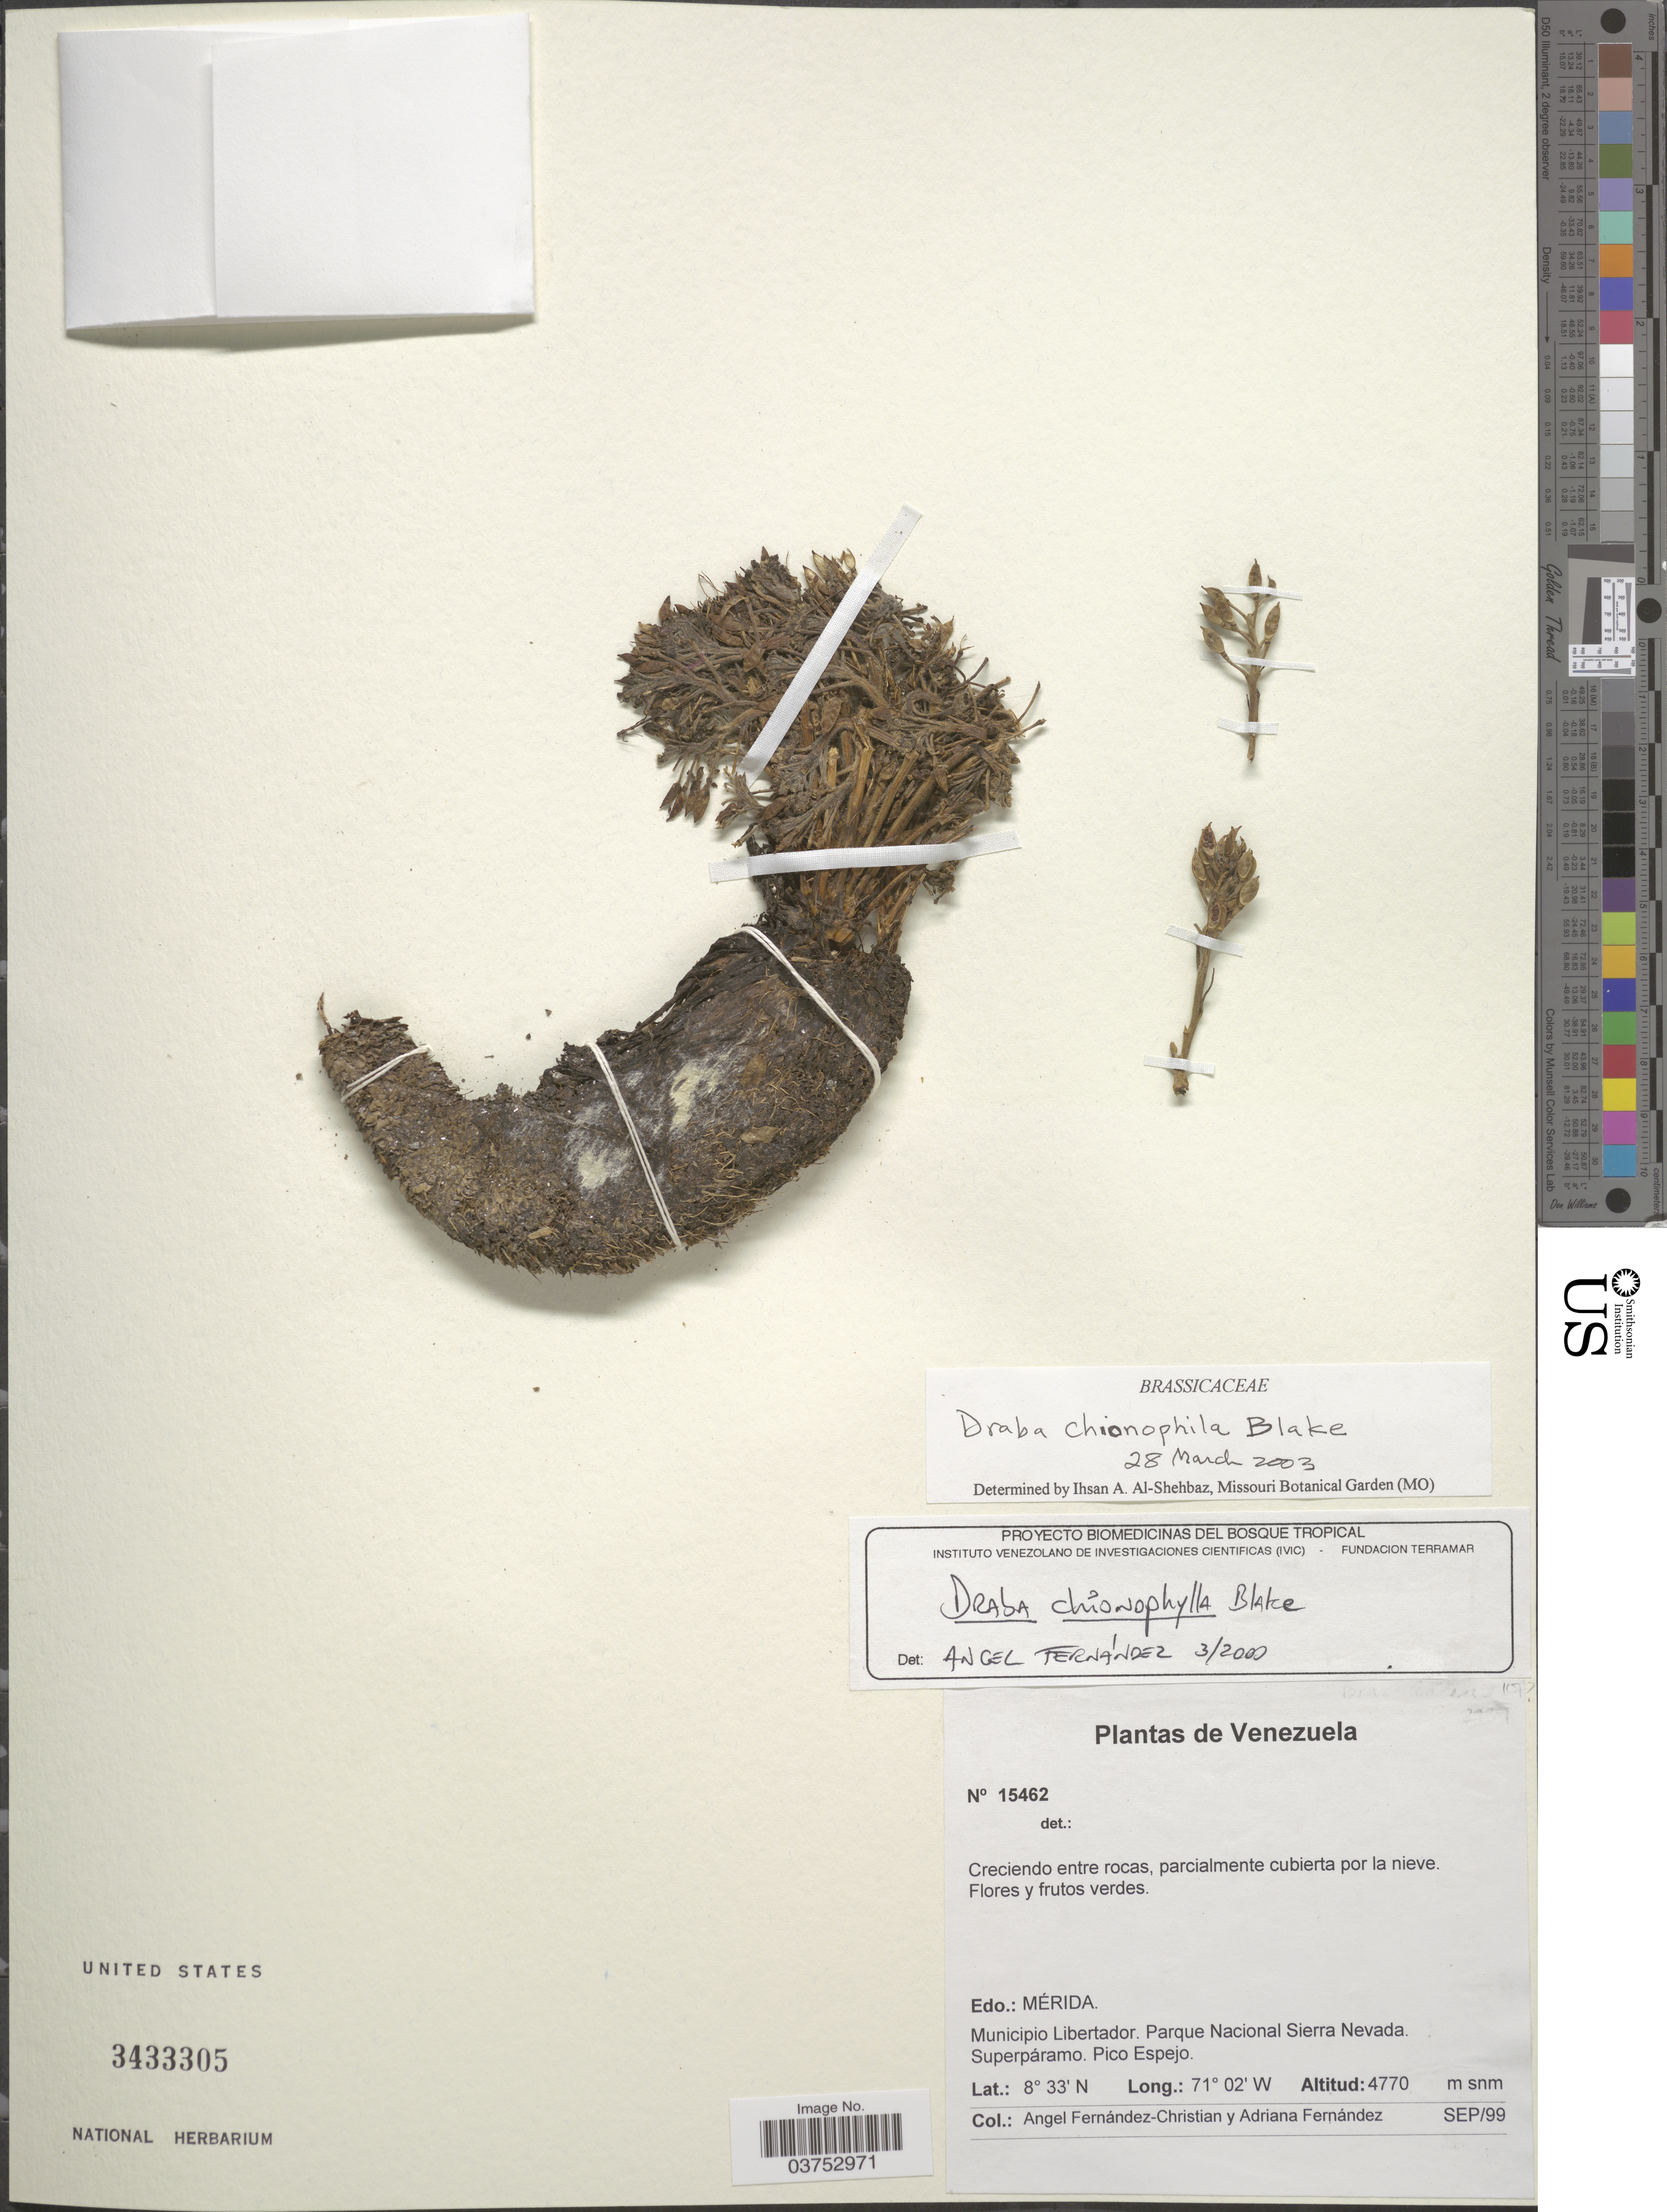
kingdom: Plantae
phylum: Tracheophyta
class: Magnoliopsida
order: Brassicales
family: Brassicaceae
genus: Draba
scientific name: Draba chionophila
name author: S.F. Blake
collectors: Á. Fernández & A. Fernández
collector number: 15462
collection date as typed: Transcribed d/m/y: /9/99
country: Venezuela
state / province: Mérida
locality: Municipio Libertador. Parque Nacional Sierra Nevada. Superpáramo. Pico Espejo.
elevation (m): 4770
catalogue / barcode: US 3433305